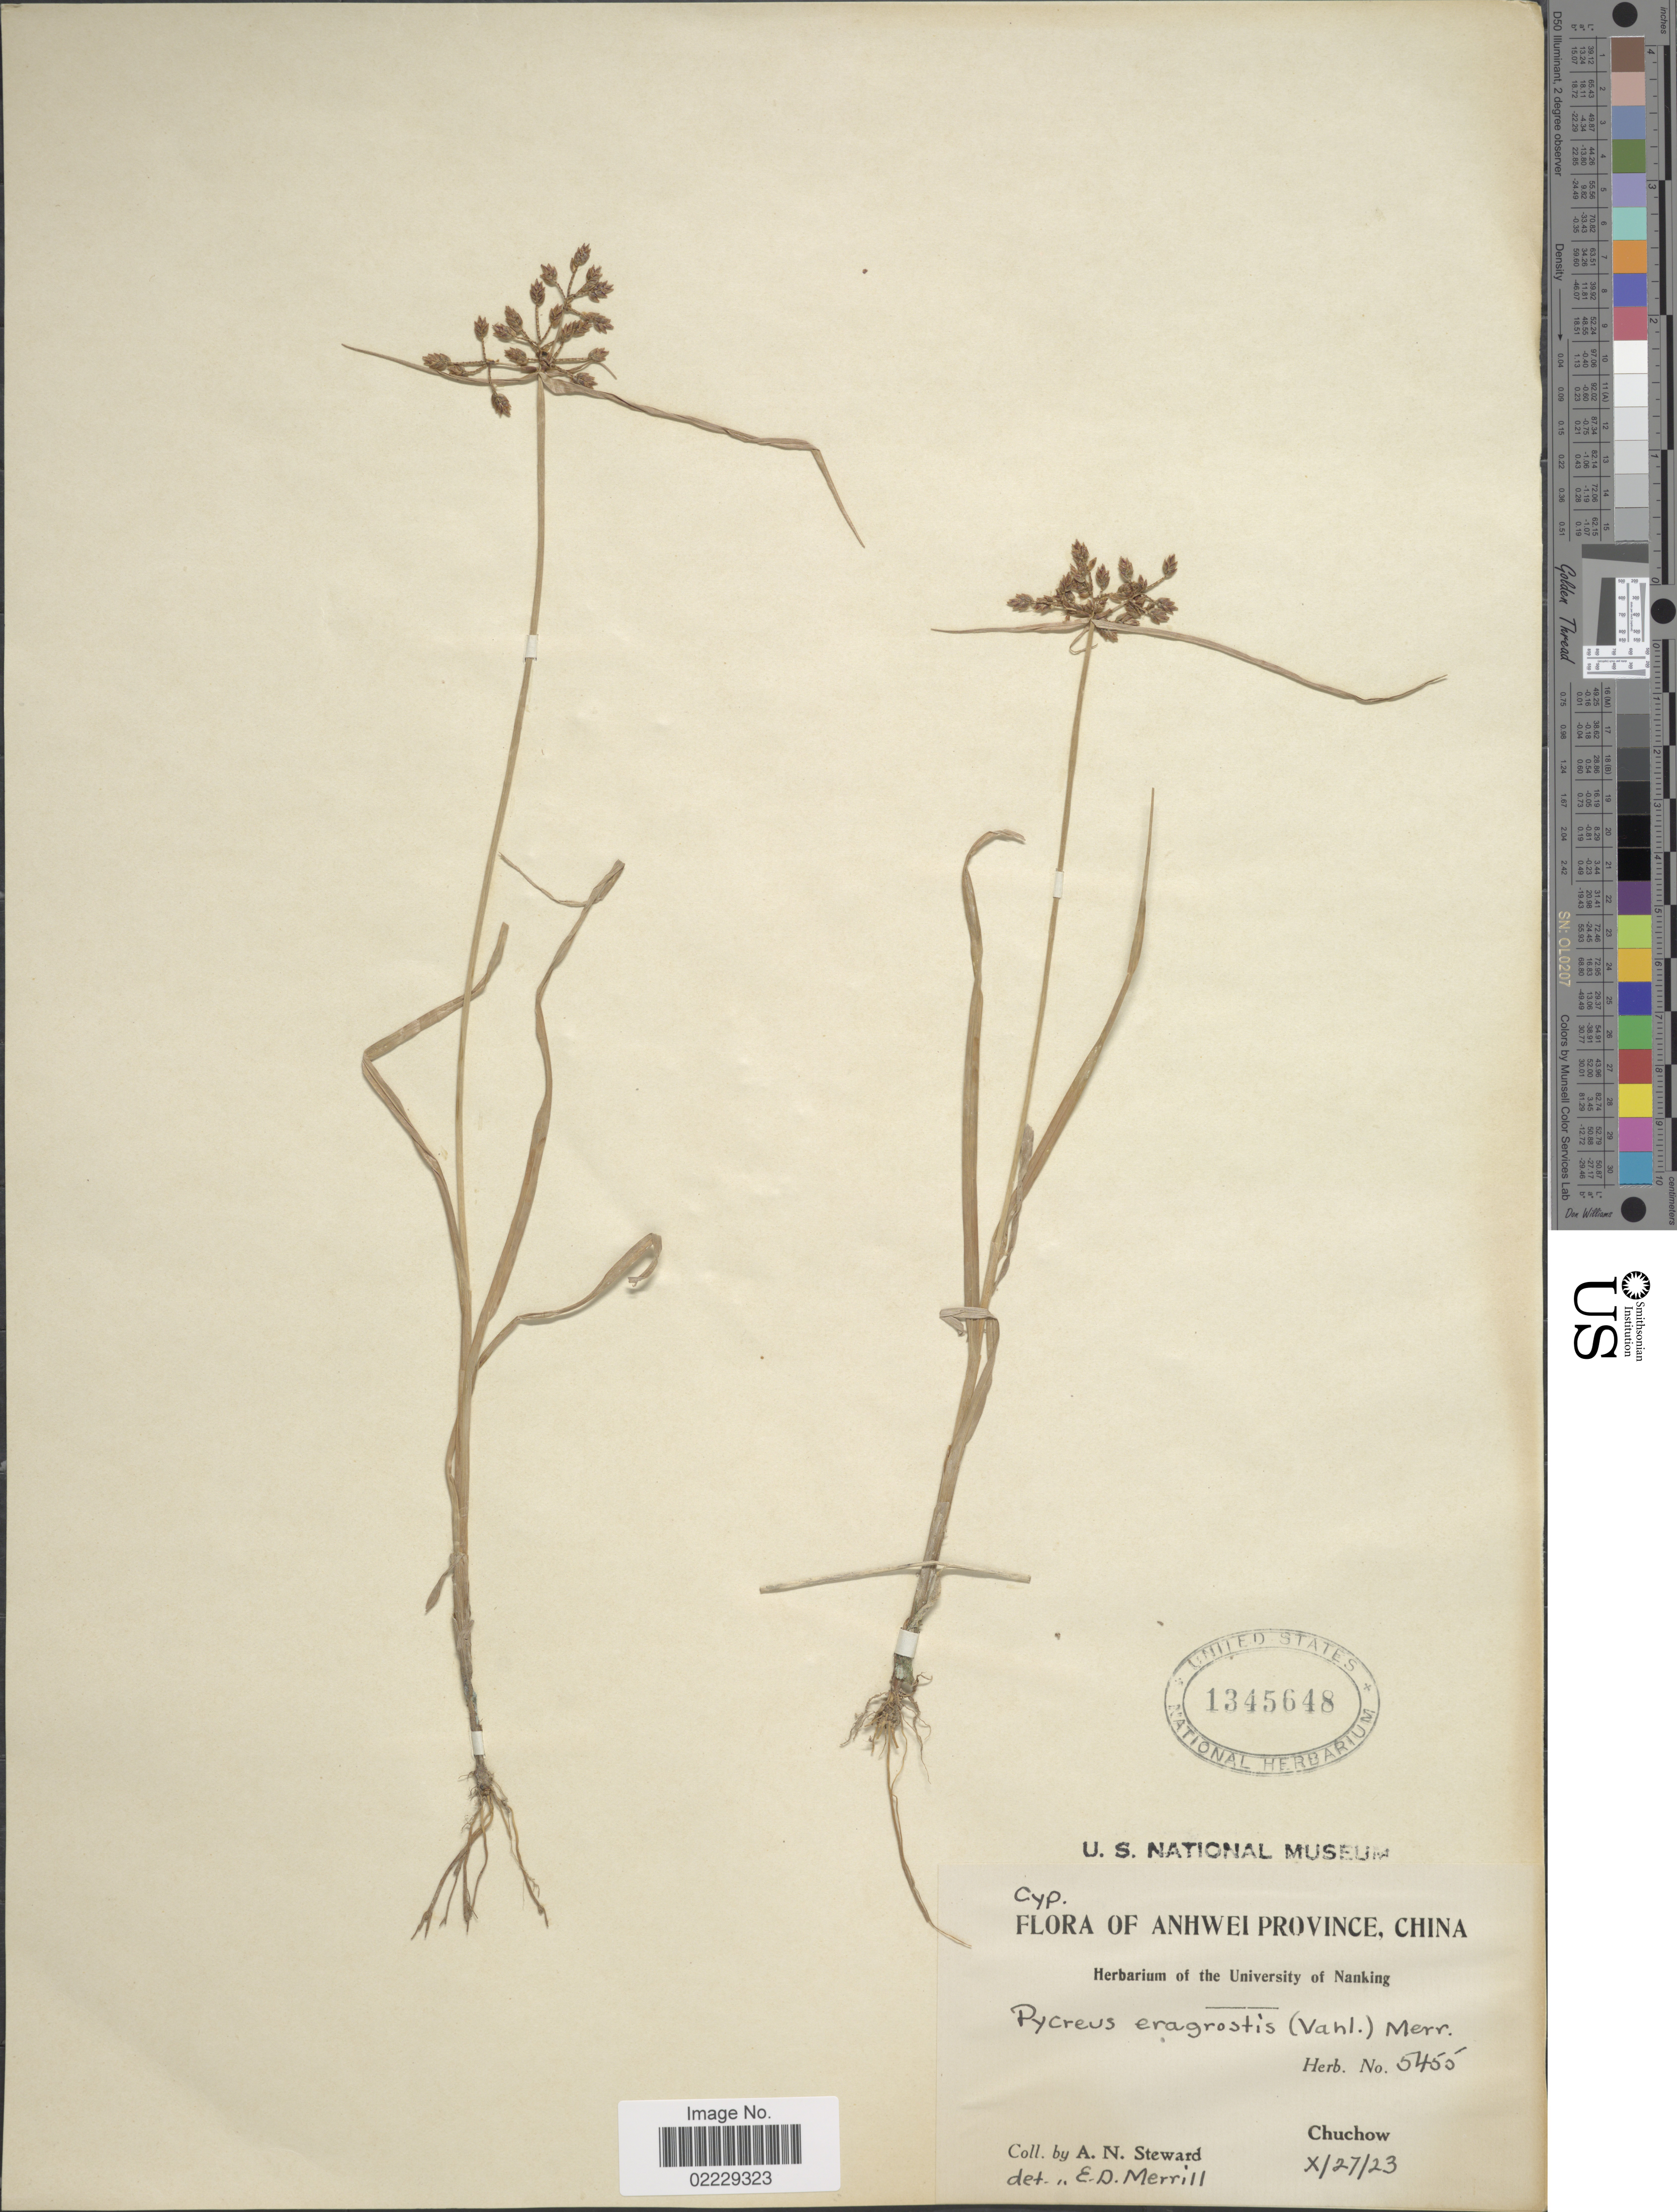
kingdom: Plantae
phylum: Tracheophyta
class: Liliopsida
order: Poales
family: Cyperaceae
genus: Cyperus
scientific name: Cyperus sanguinolentus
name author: Vahl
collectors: A. N. Steward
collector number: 5455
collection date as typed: Transcribed d/m/y: 27/10/23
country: China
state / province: Anhui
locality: Anhwei Province, Chuchow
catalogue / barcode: US 1345648